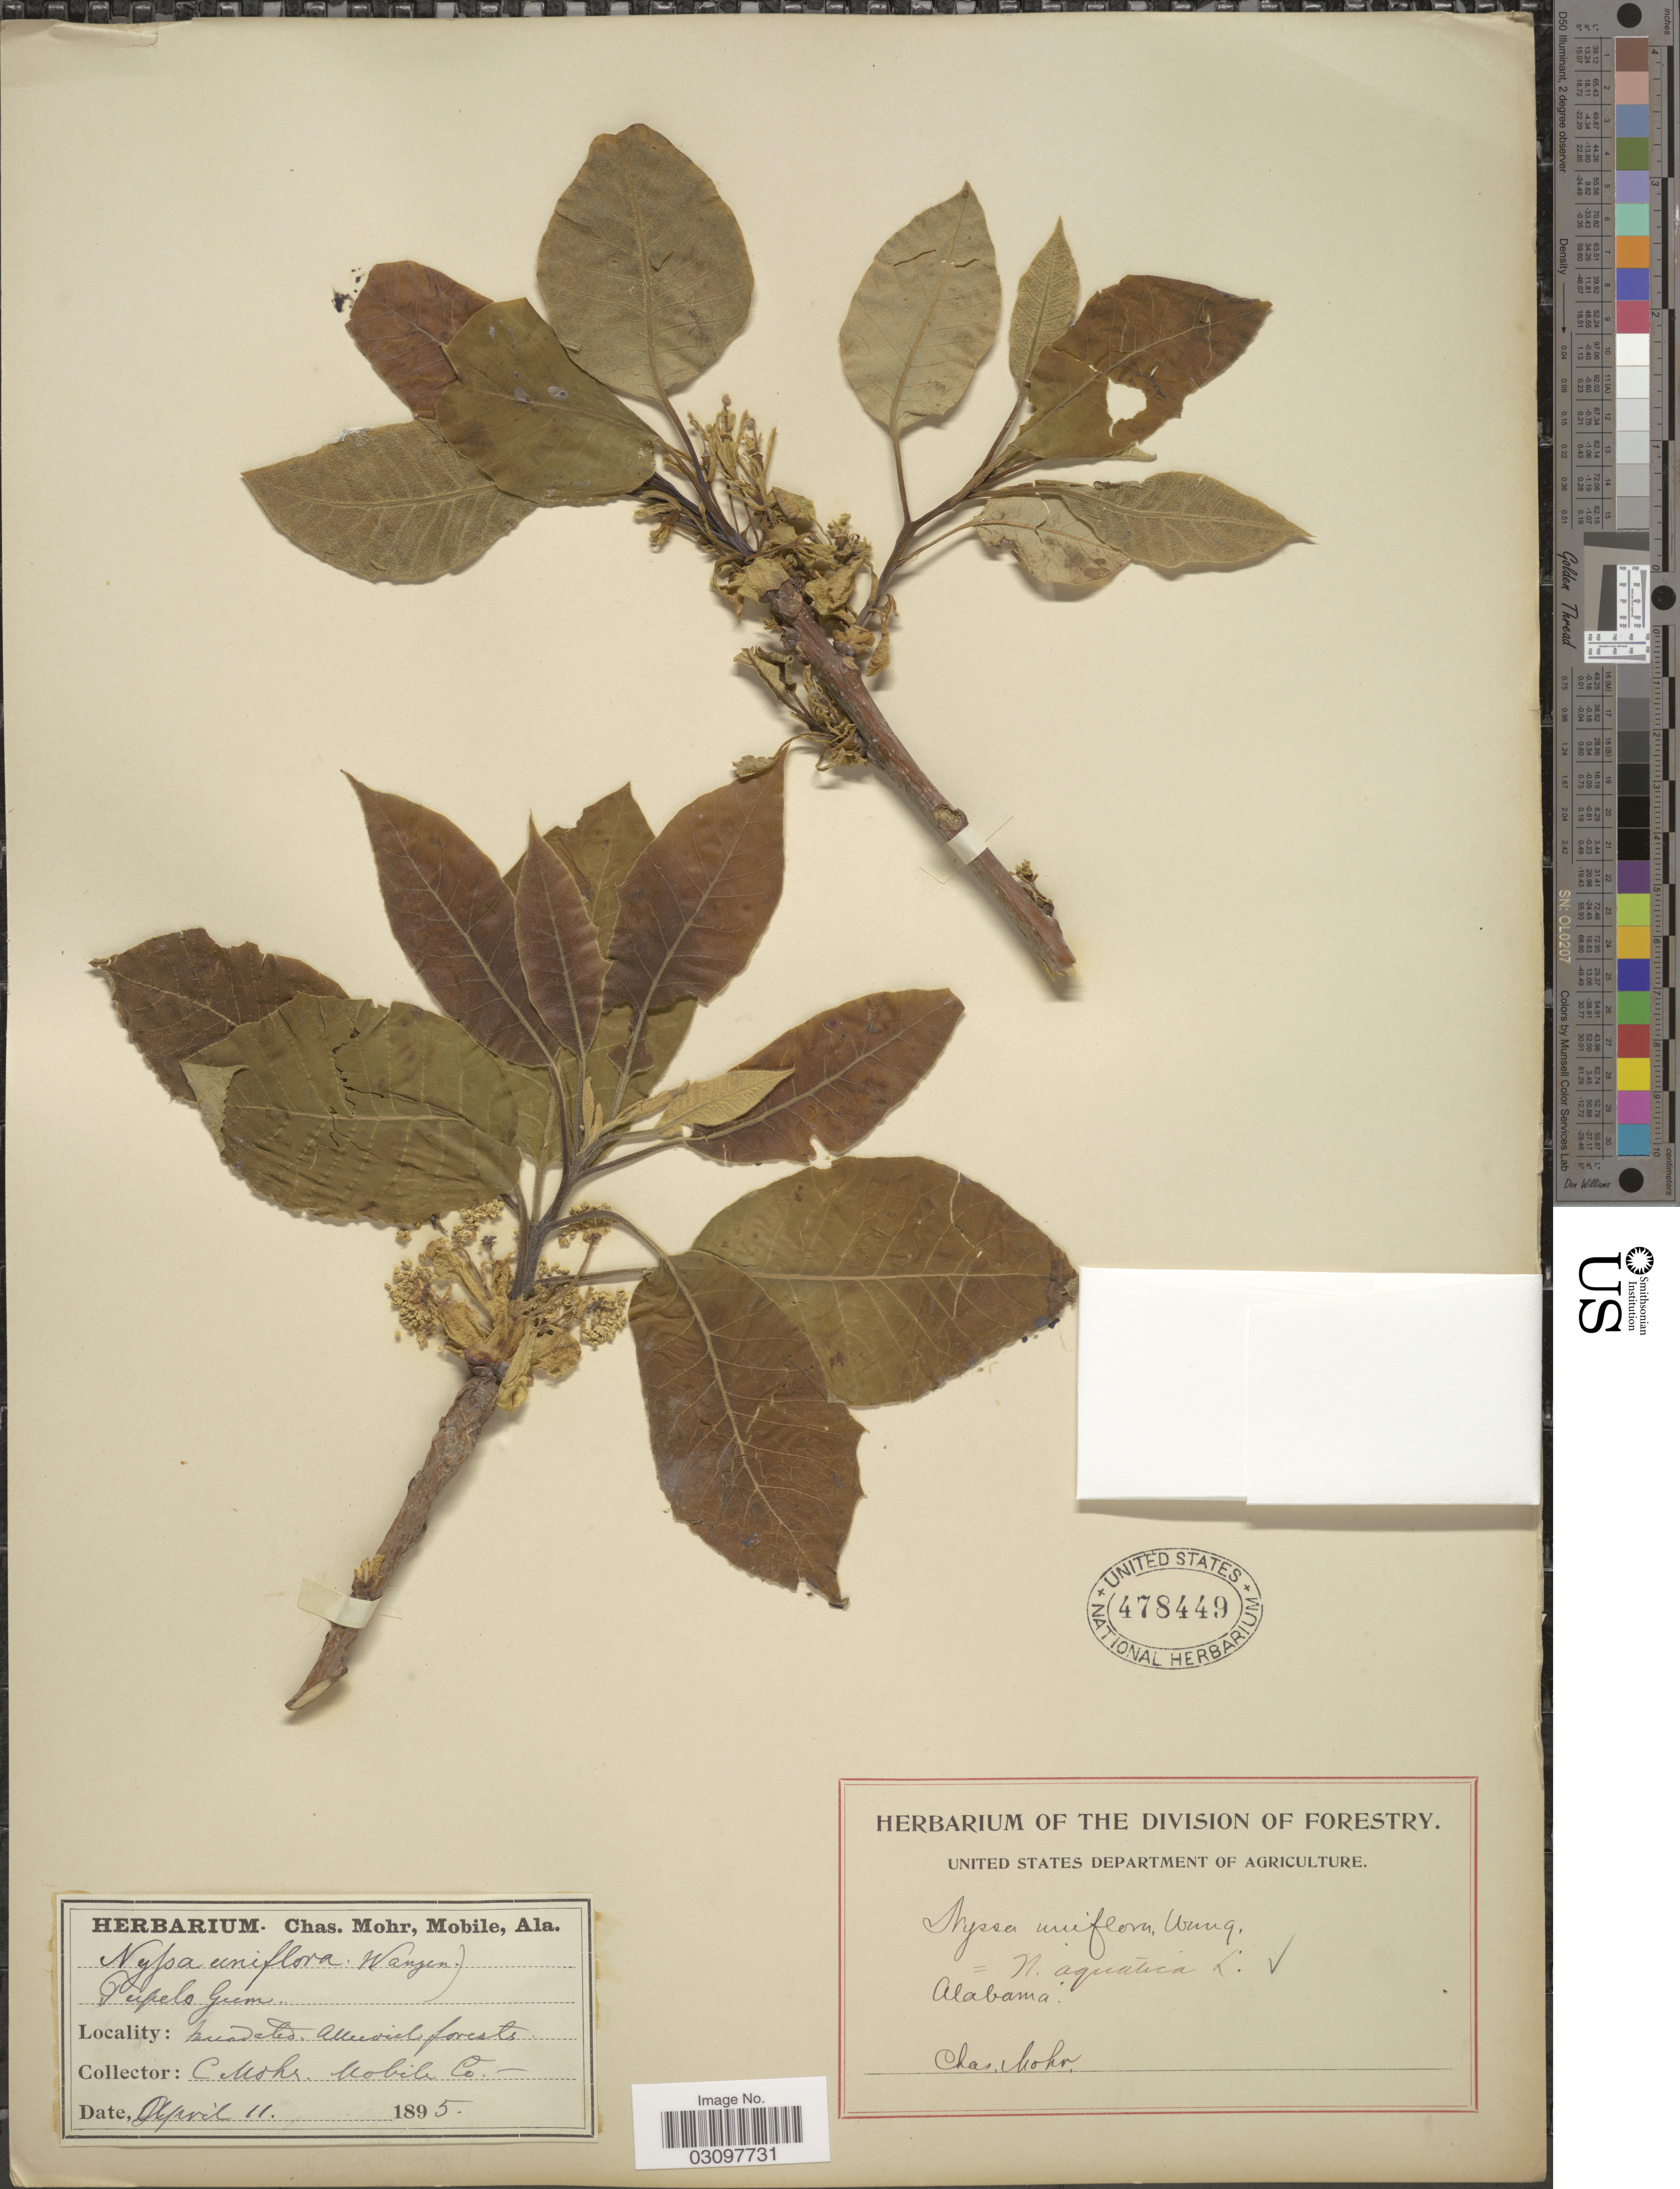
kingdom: Plantae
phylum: Tracheophyta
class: Magnoliopsida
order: Cornales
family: Nyssaceae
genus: Nyssa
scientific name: Nyssa aquatica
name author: L.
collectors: Mohr, C. T. (herbarium)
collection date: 1895-04-11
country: United States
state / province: Alabama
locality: Mobile Co.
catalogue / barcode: US 478449